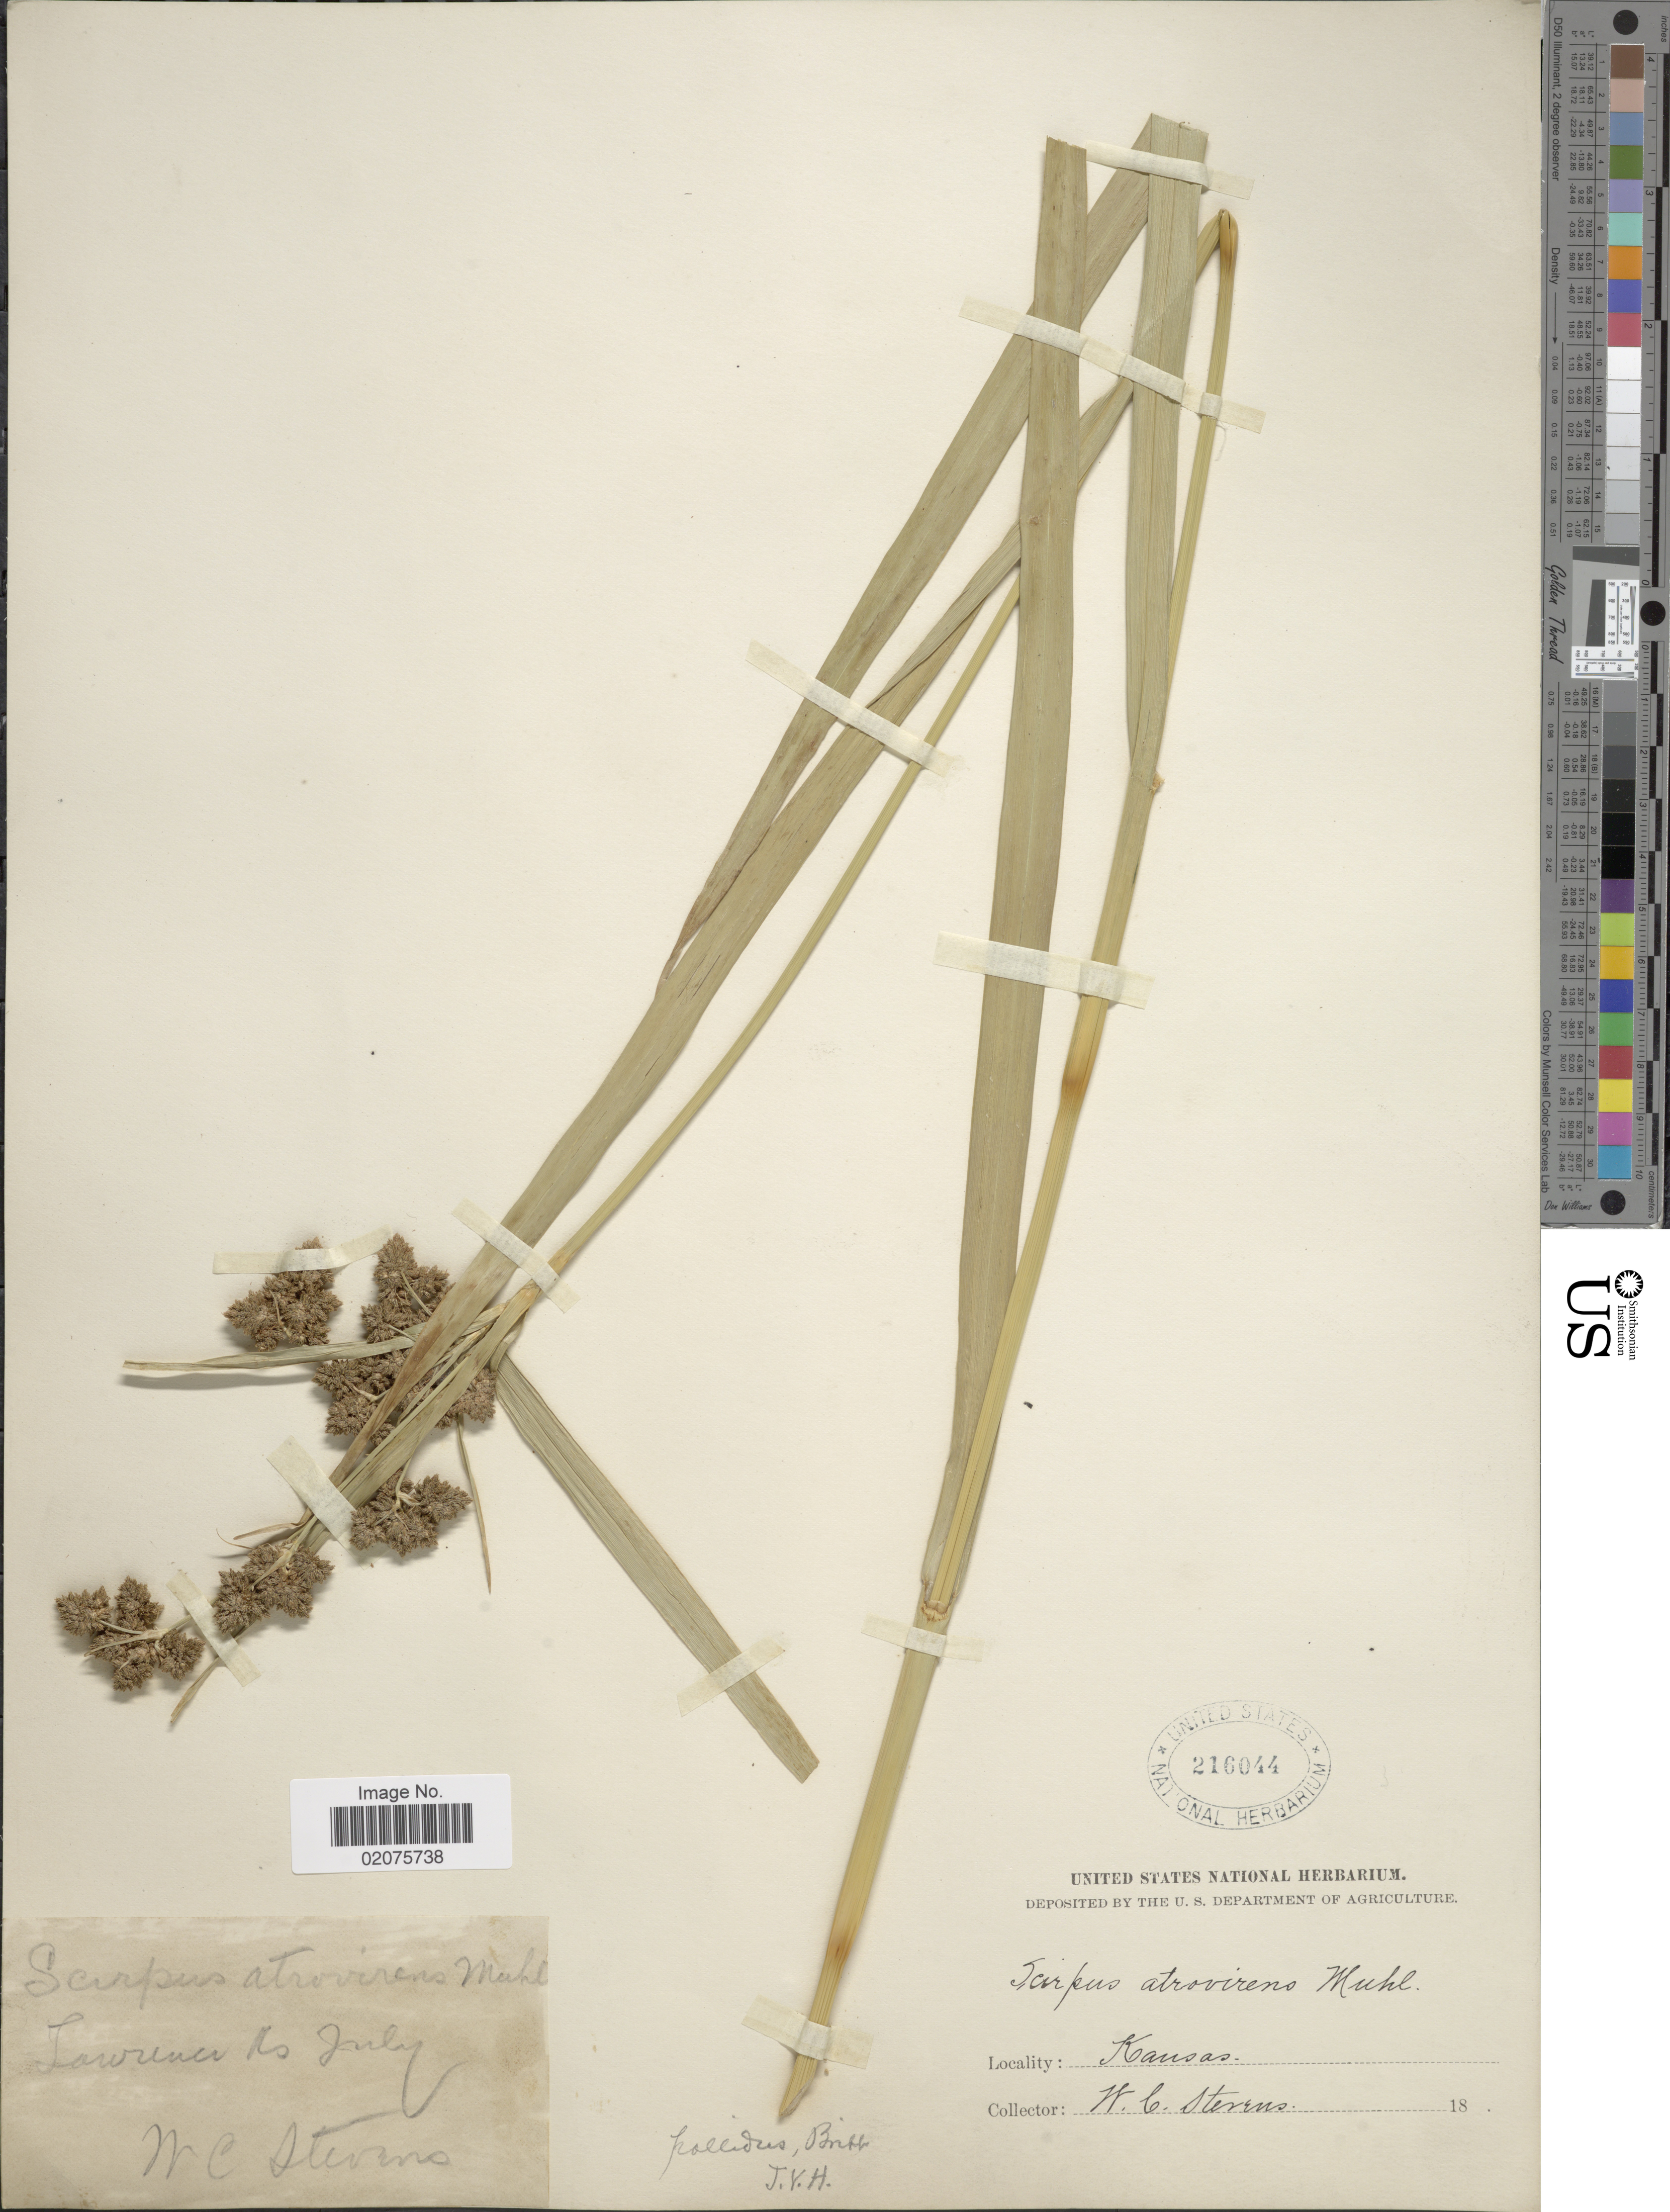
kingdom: Plantae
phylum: Tracheophyta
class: Liliopsida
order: Poales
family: Cyperaceae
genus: Scirpus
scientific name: Scirpus pallidus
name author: (Britton) Fernald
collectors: W. C. Stevens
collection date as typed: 18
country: United States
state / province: Kansas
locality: Lawrence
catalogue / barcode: US 216044